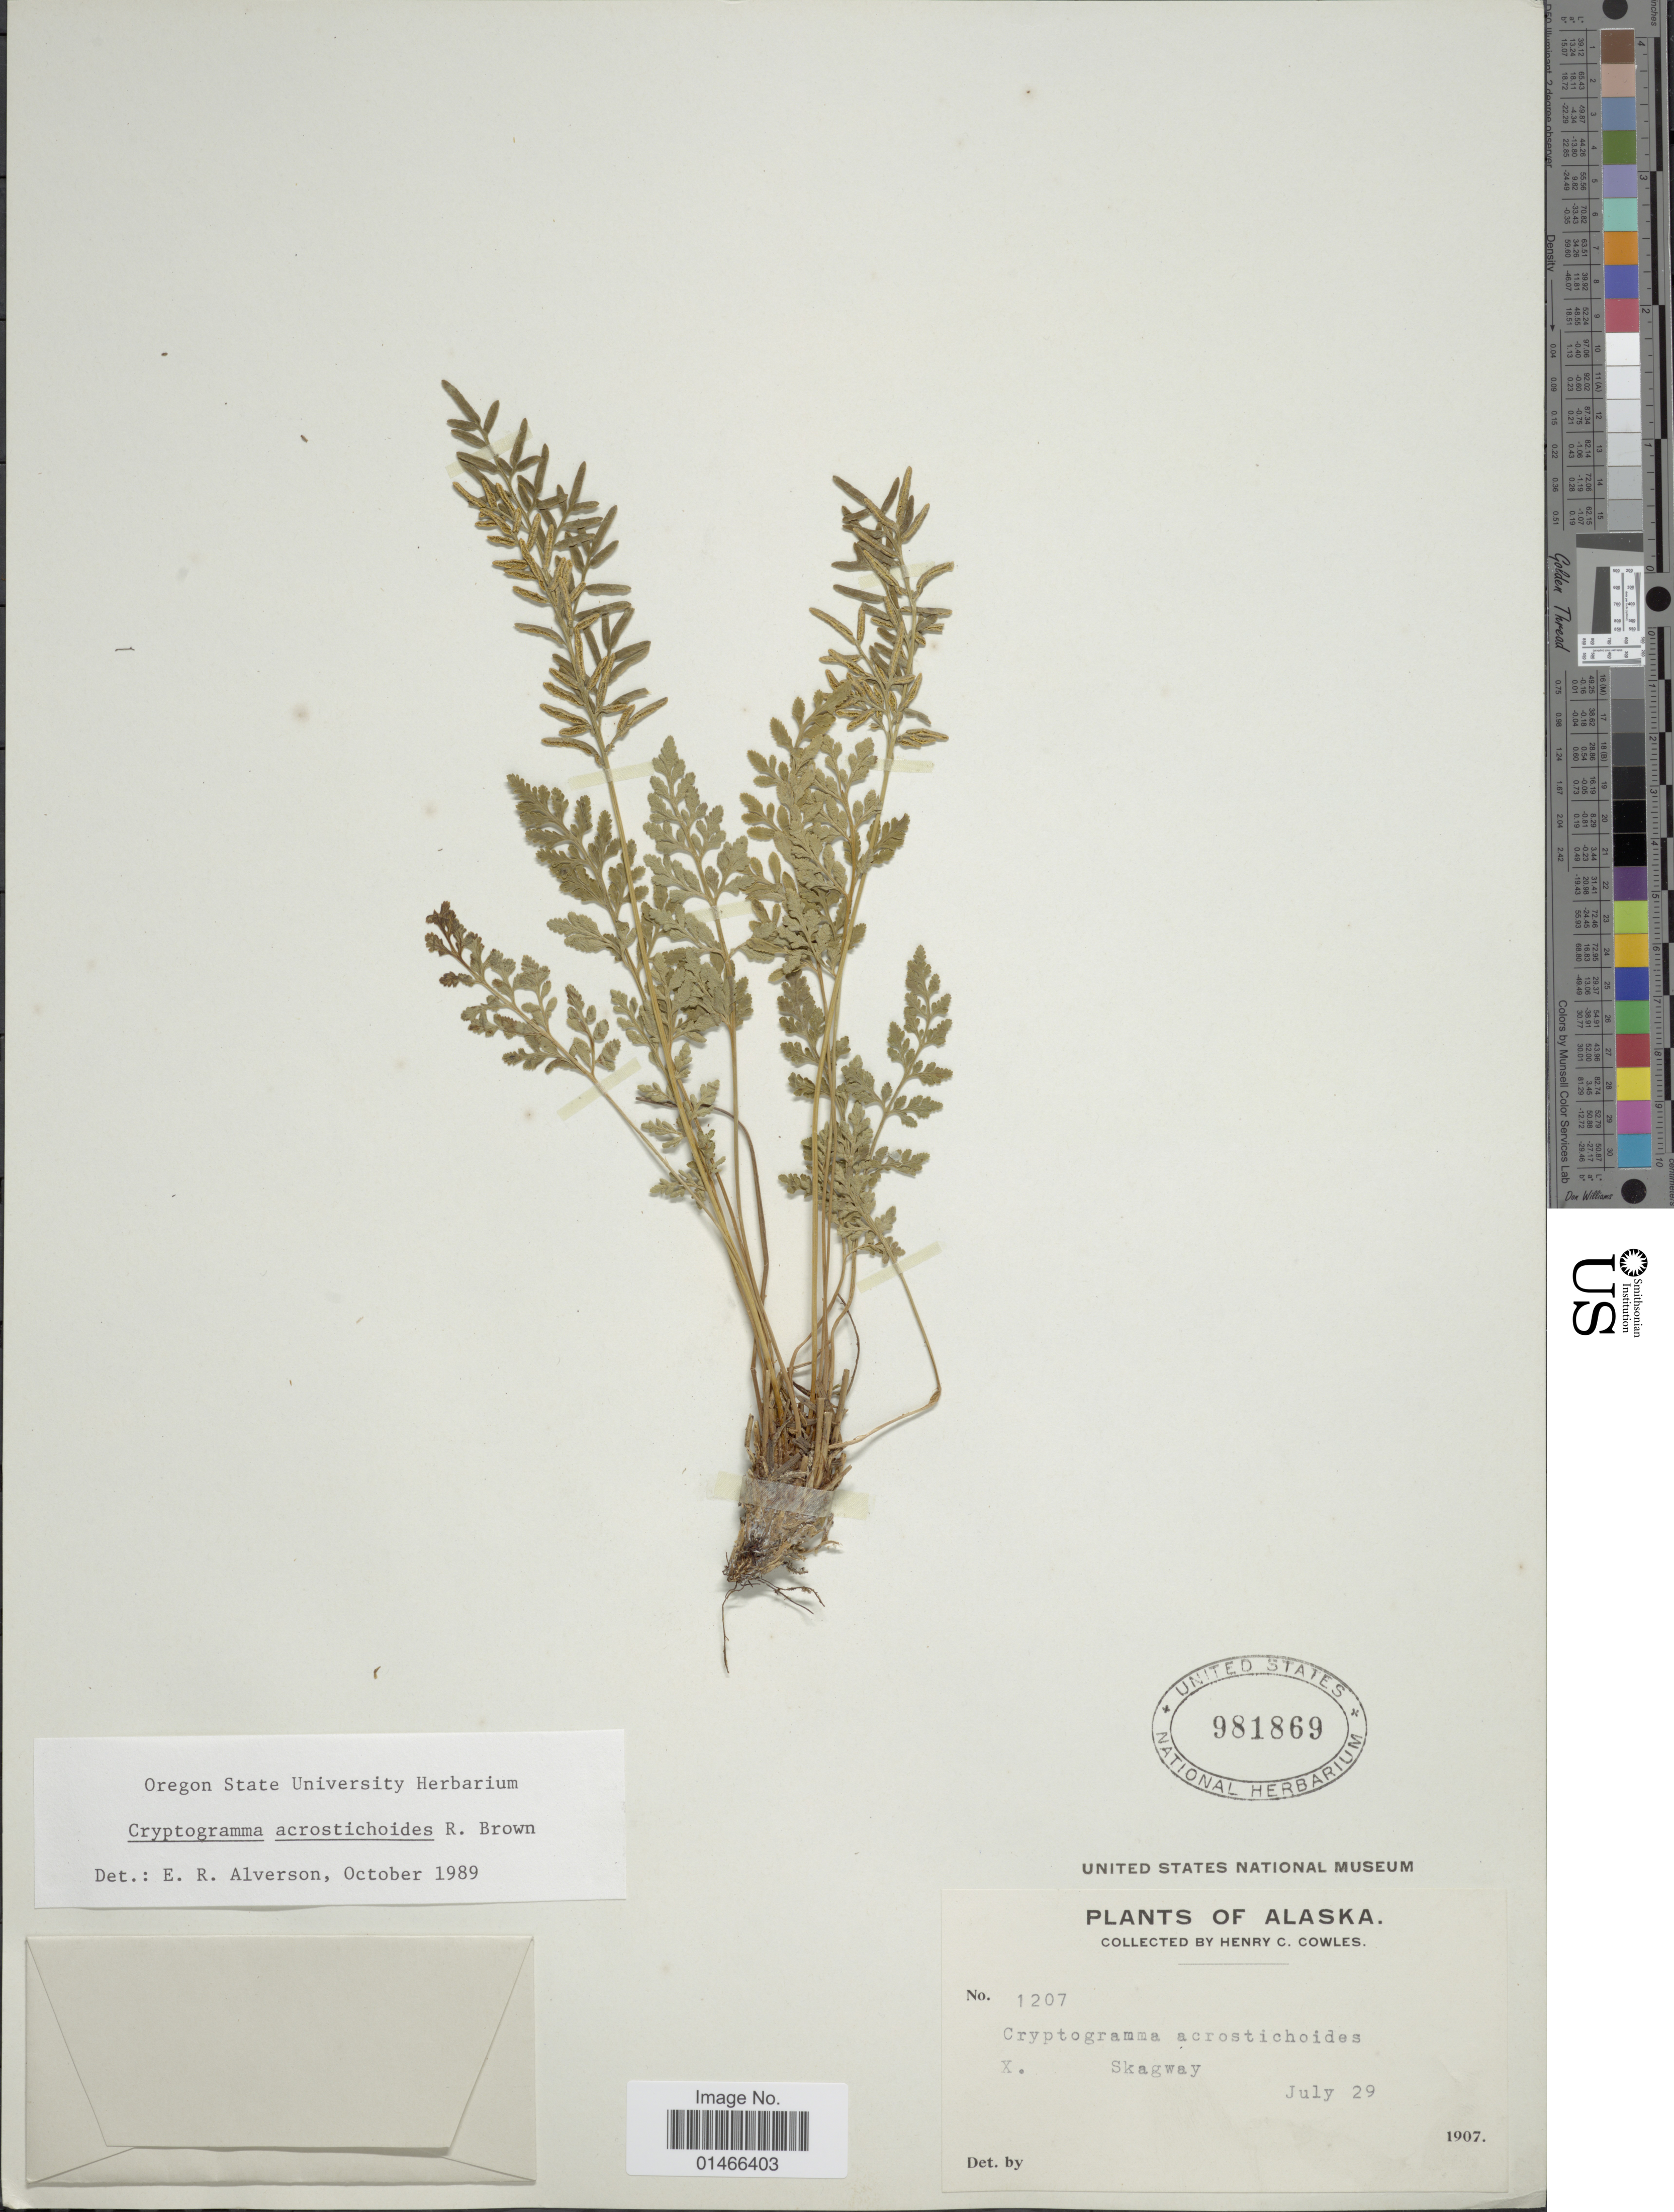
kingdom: Plantae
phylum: Tracheophyta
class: Polypodiopsida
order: Polypodiales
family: Pteridaceae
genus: Cryptogramma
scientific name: Cryptogramma acrostichoides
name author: R. Br.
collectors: H. Cowles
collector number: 1207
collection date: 1907-07-29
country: United States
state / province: Alaska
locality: Skagway.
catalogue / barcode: US 981869